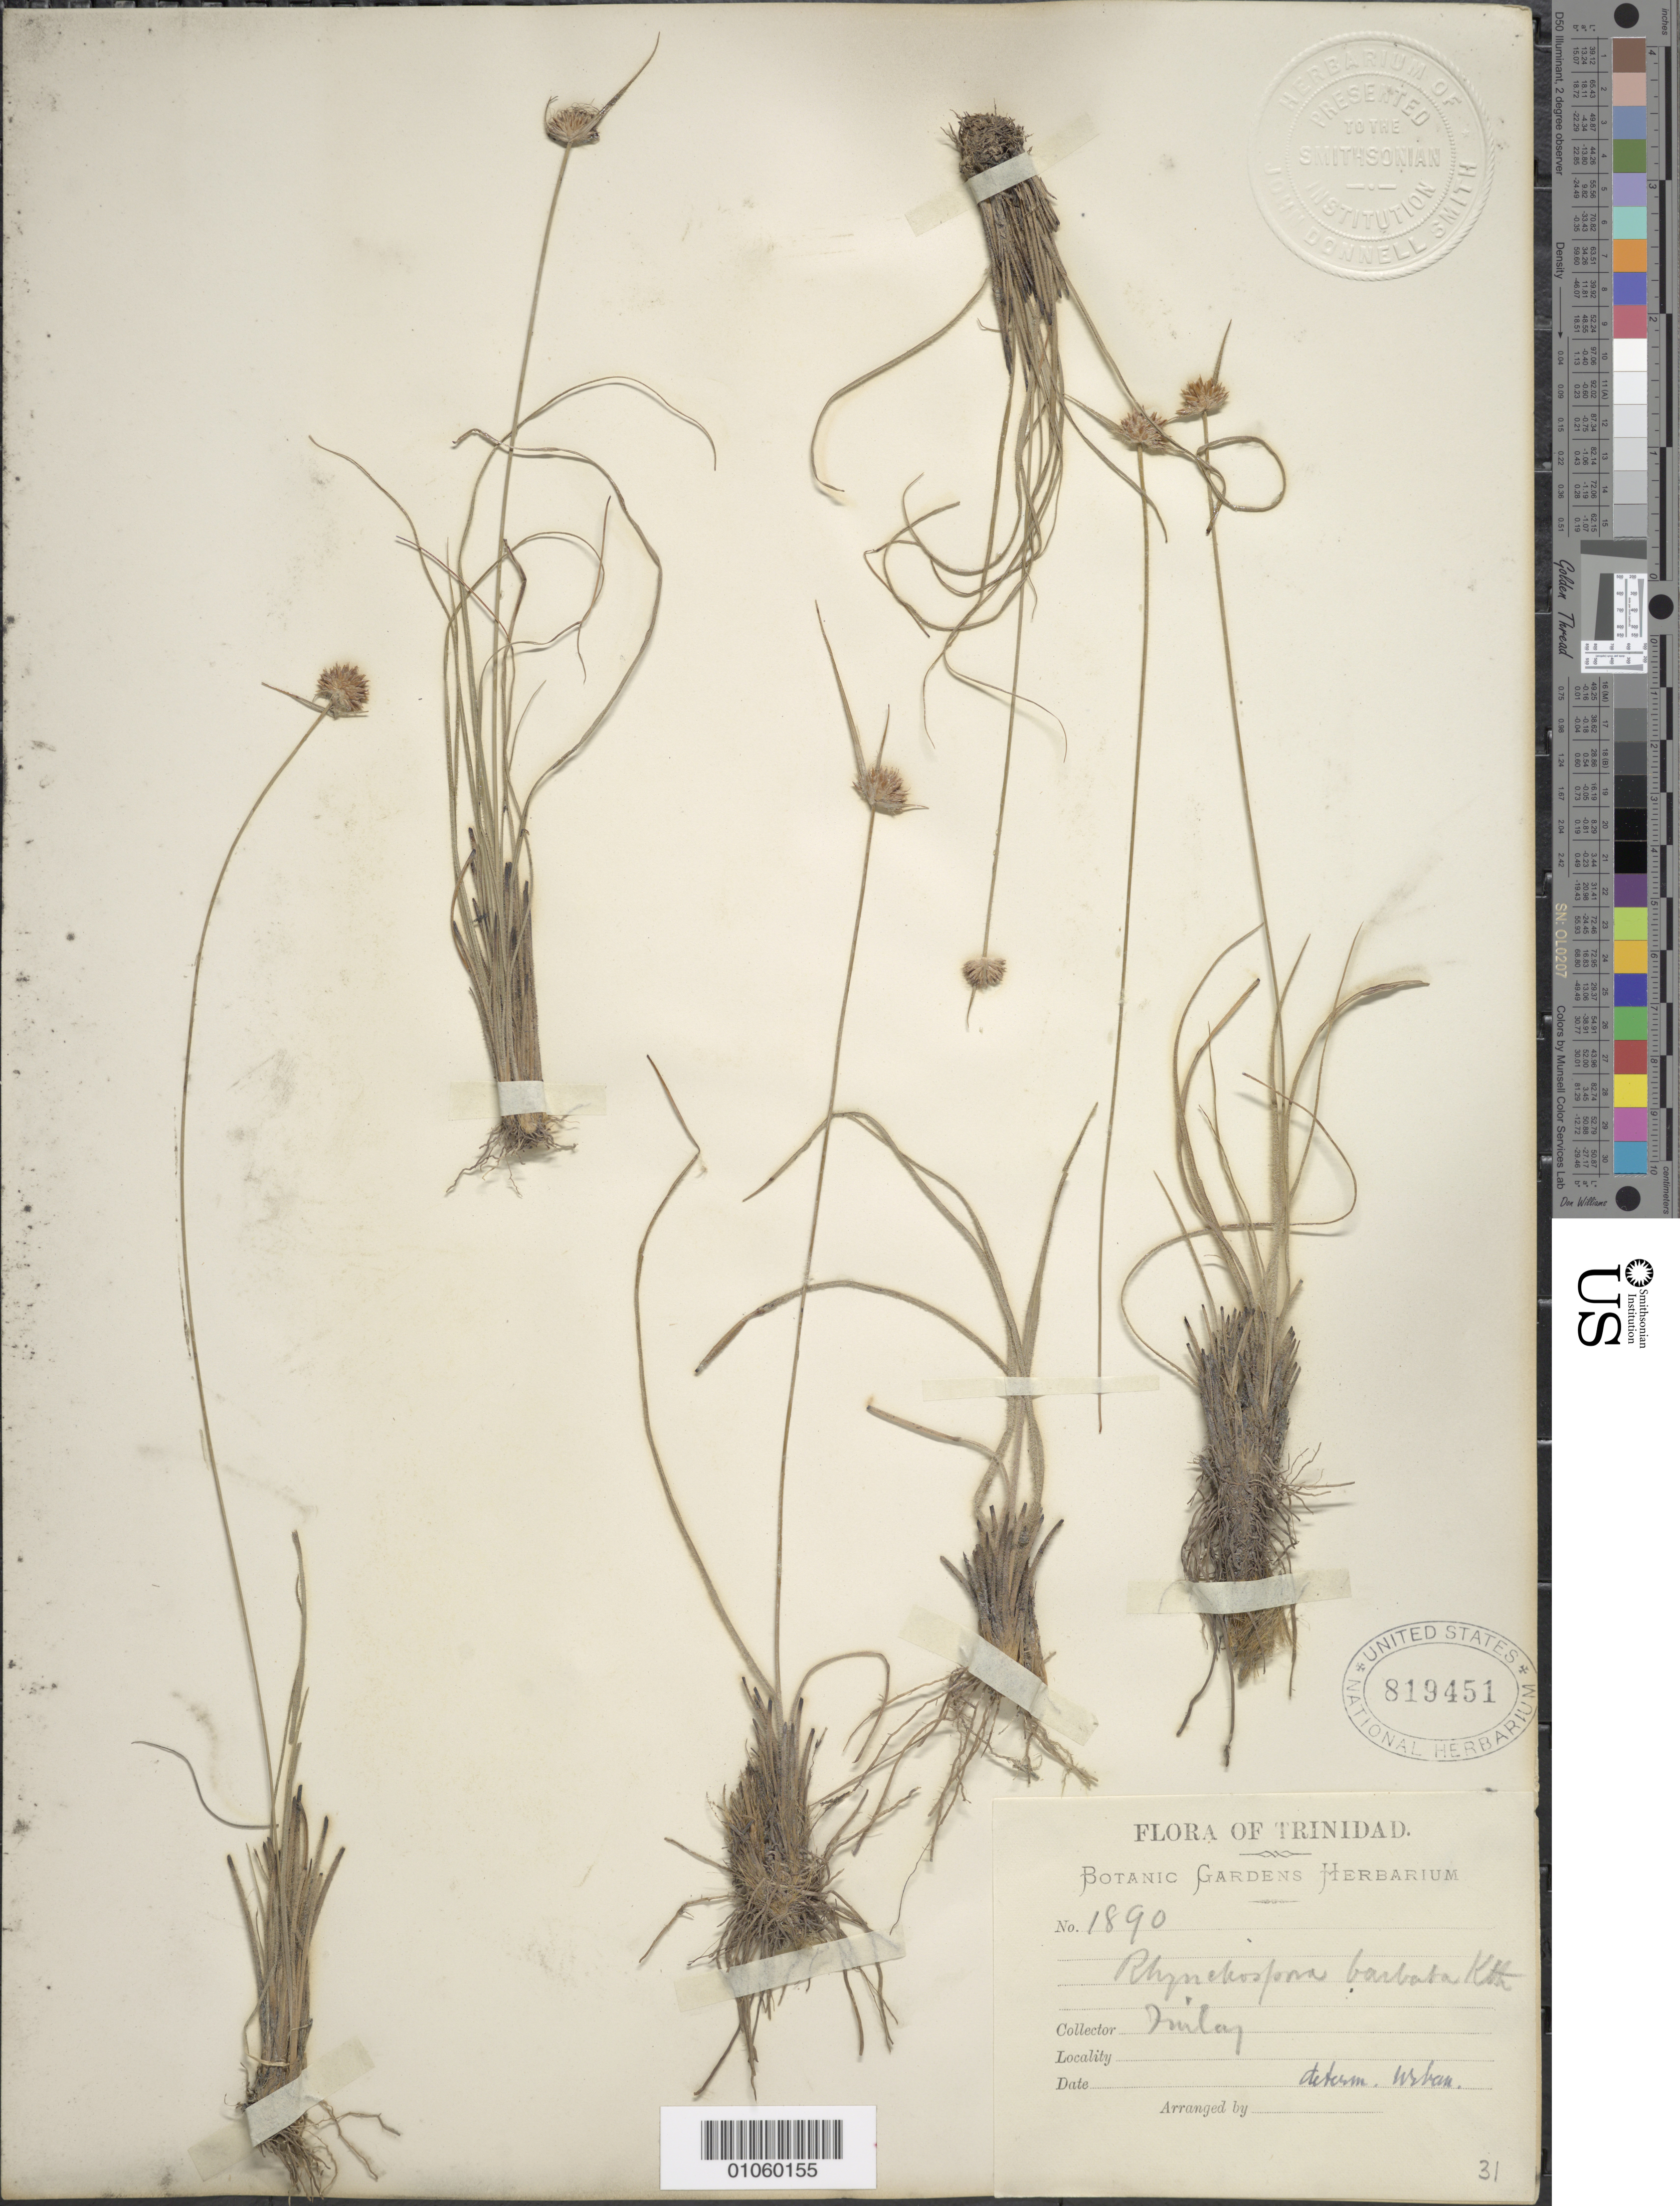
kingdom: Plantae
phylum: Tracheophyta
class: Liliopsida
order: Poales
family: Cyperaceae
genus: Rhynchospora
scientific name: Rhynchospora barbata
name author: (Vahl) Kunth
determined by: Alves, K.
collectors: -. Finlay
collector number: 1890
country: Trinidad and Tobago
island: Trinidad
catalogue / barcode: US 819451